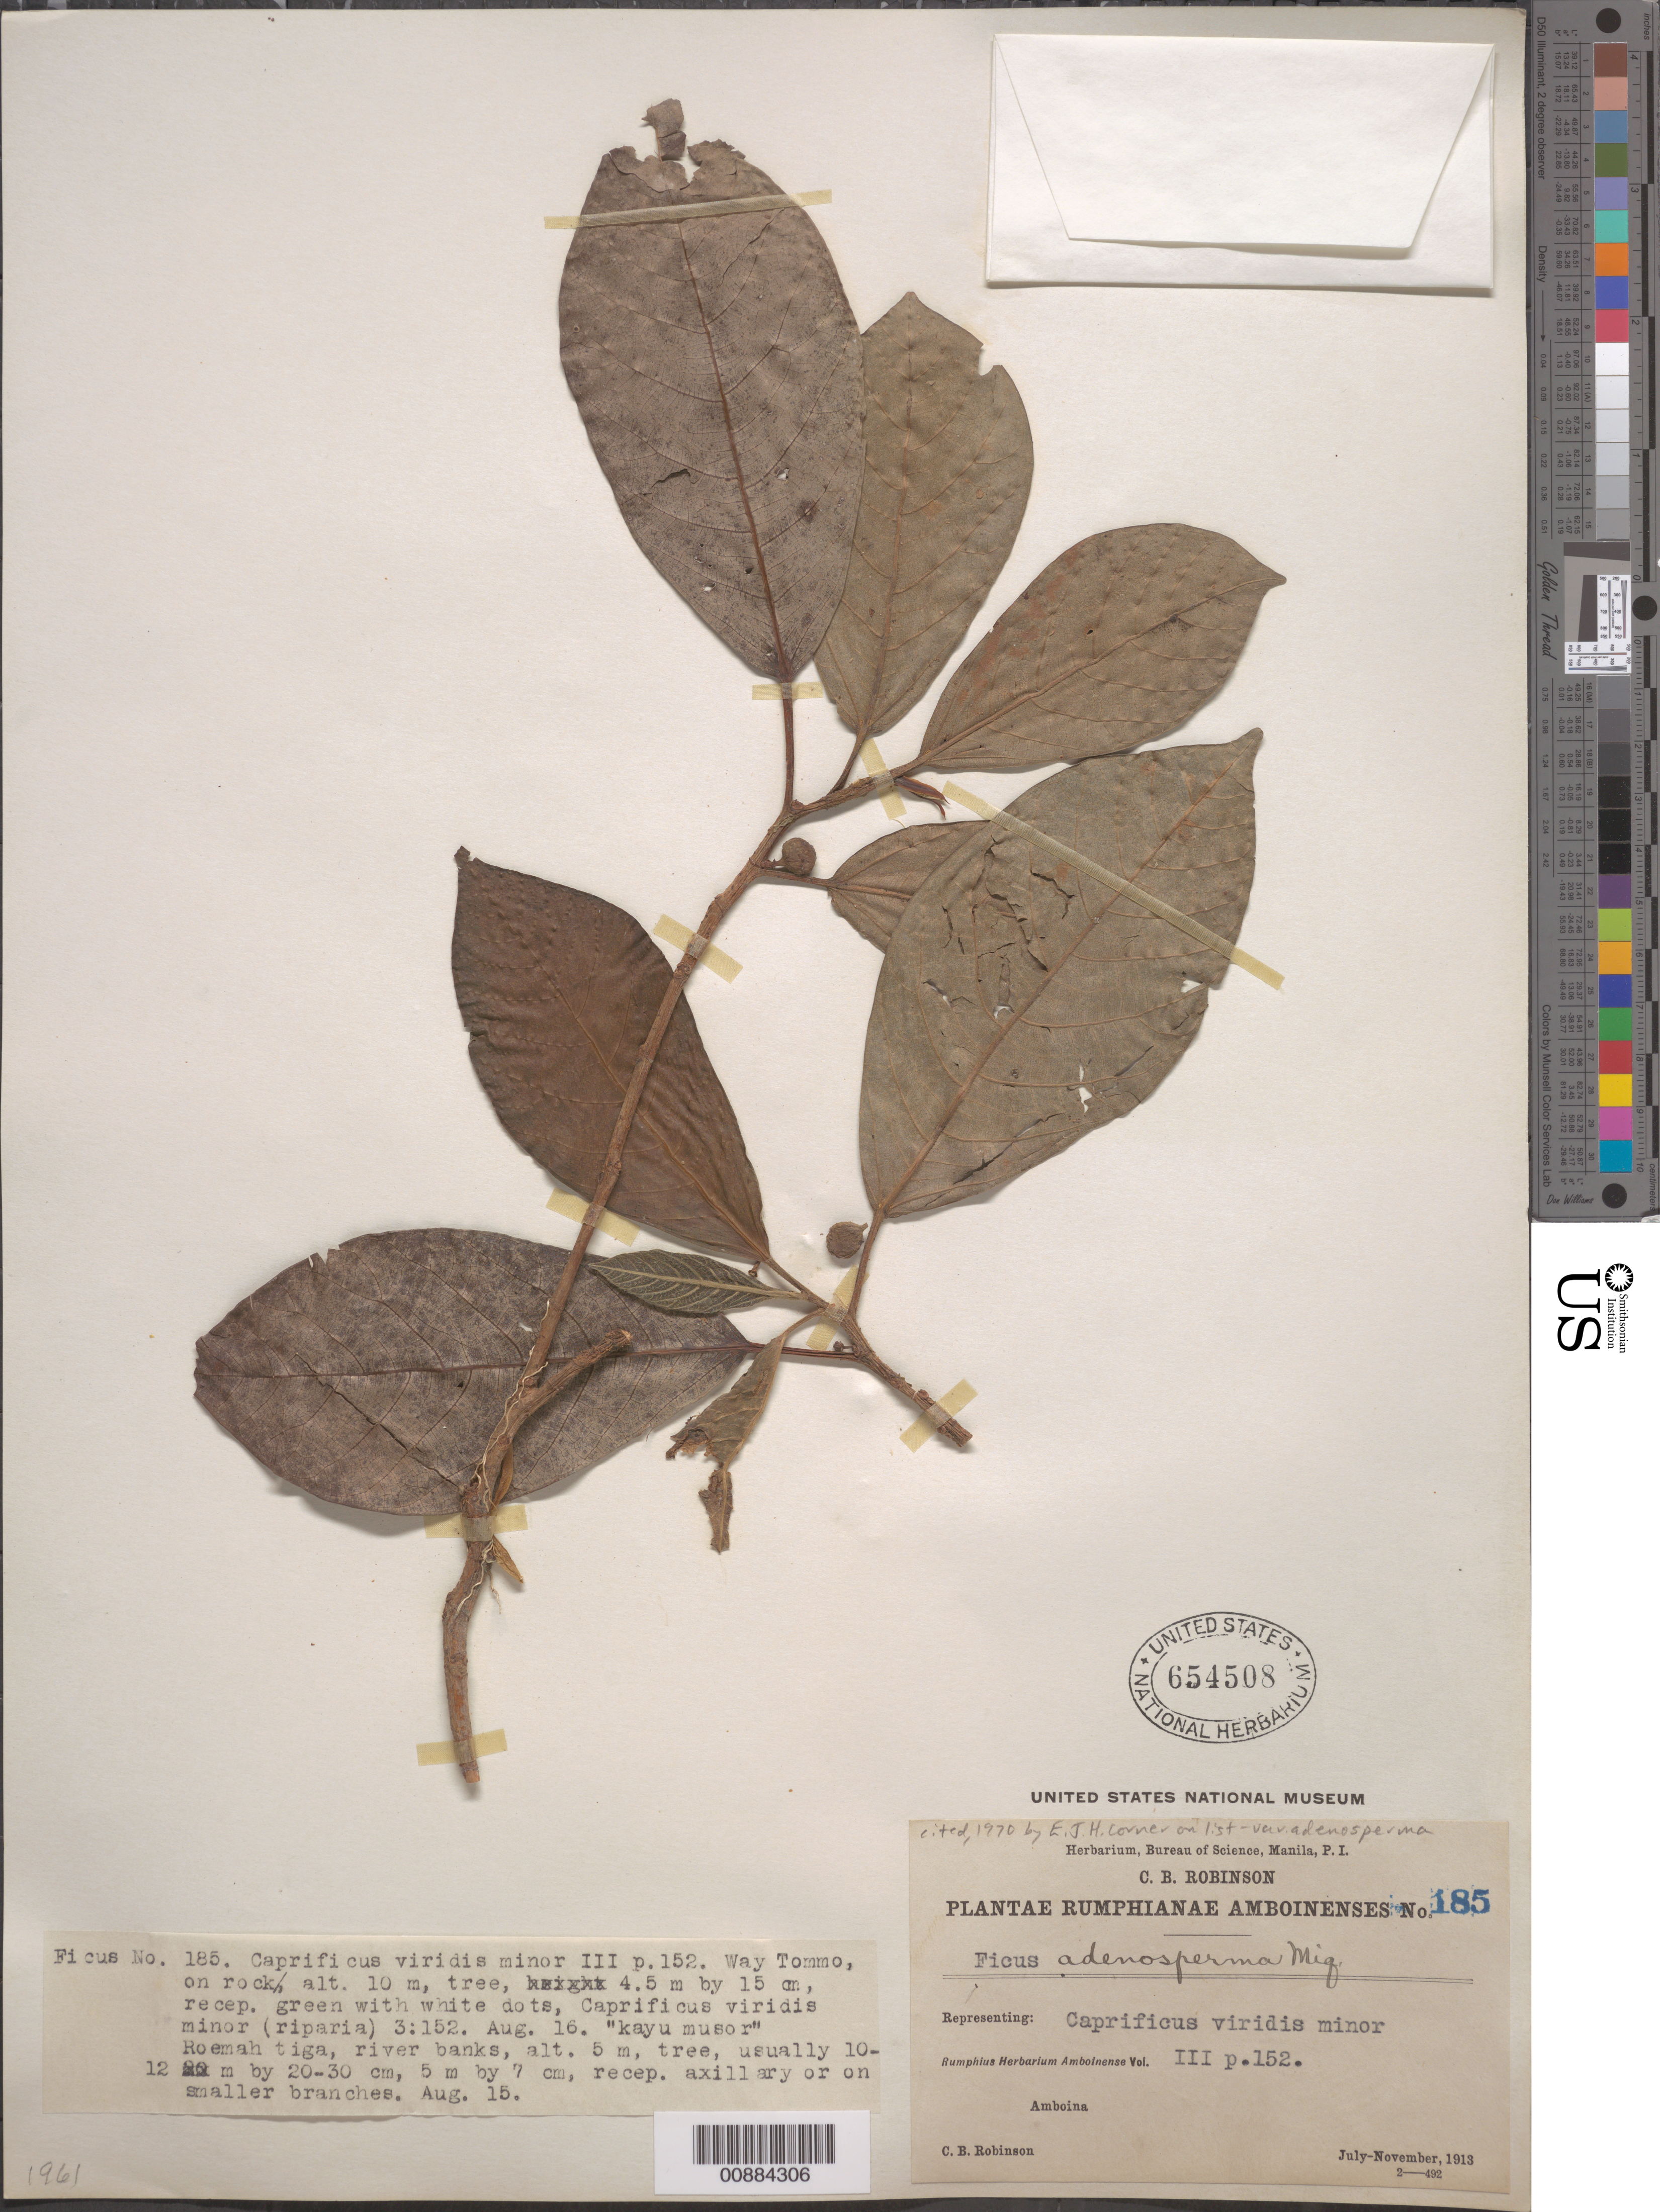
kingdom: Plantae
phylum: Tracheophyta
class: Magnoliopsida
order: Rosales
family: Moraceae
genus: Ficus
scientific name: Ficus adenosperma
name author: Miq.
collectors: C. Robinson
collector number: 185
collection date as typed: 02 Jul 1913 to Nov 1913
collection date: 1913-07-02/1913-11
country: Indonesia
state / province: Maluku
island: Amboina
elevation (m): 10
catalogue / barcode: US 654508